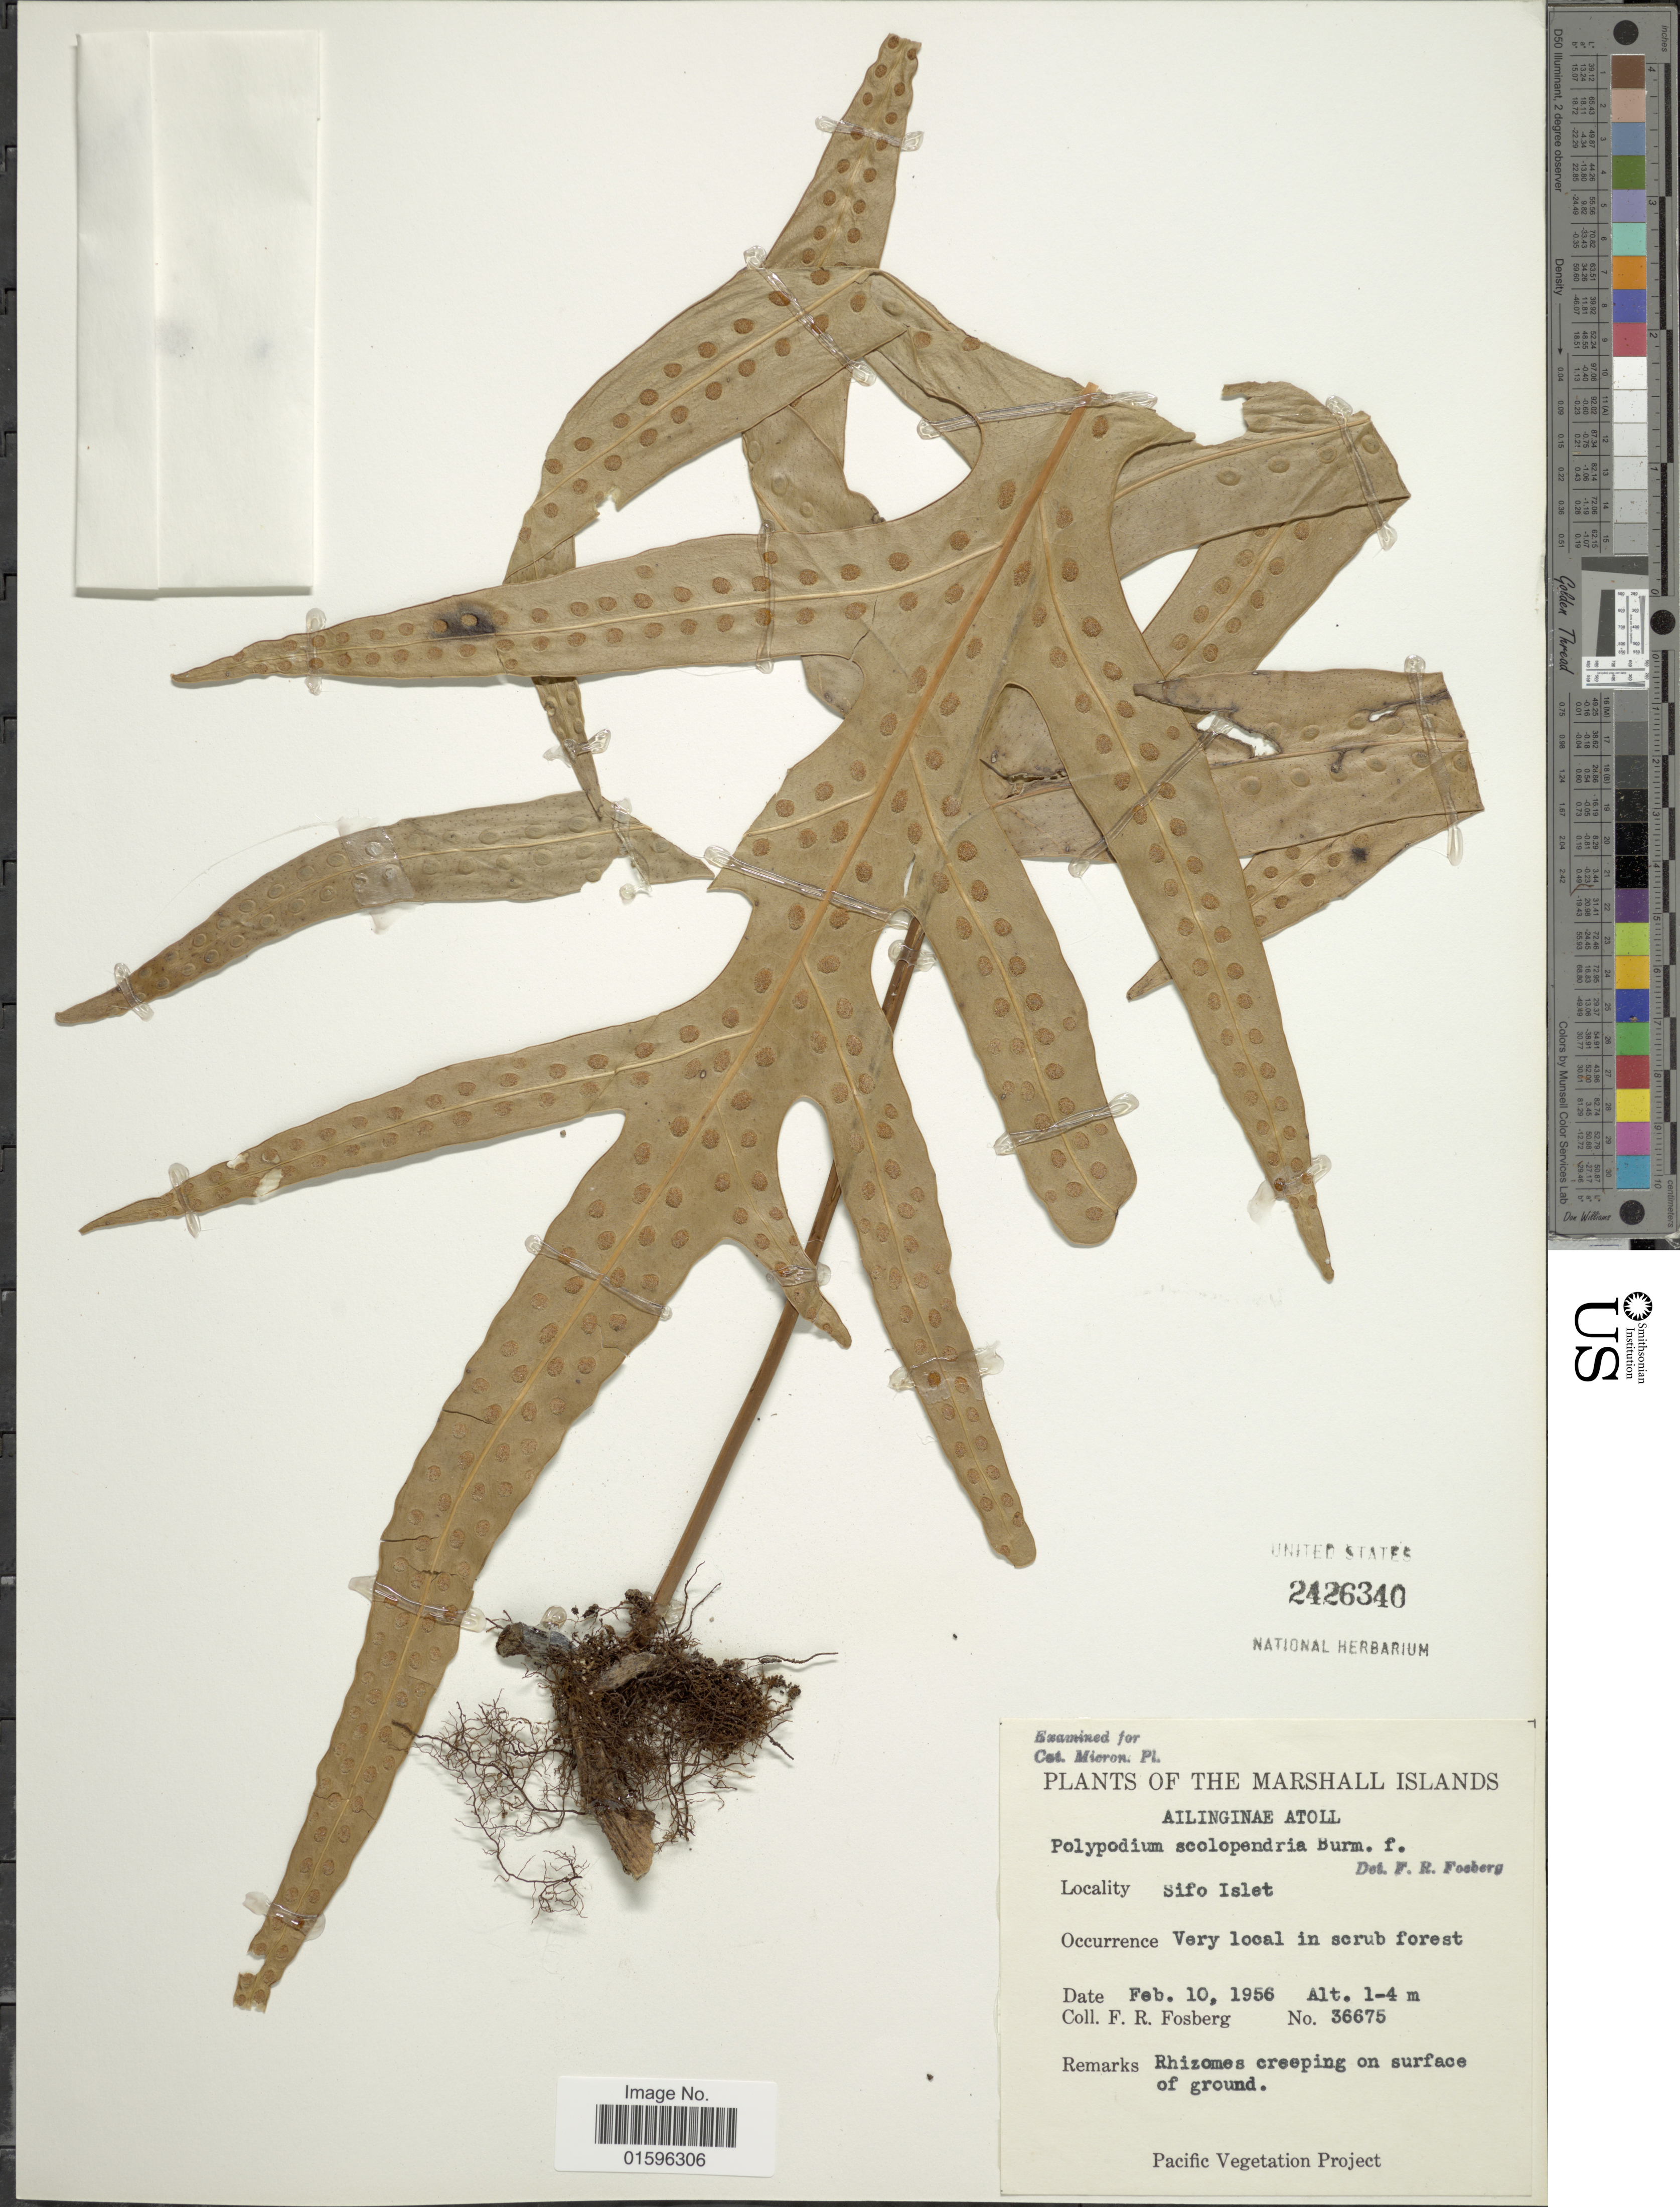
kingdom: Plantae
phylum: Tracheophyta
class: Polypodiopsida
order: Polypodiales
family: Polypodiaceae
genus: Polypodium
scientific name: Polypodium scolopendria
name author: Burm. f.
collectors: F. R. Fosberg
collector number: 36675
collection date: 1956-02-10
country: Marshall Islands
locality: Marshall Island, Ailinginae Atoll, Sifo Islet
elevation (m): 1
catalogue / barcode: US 2426340